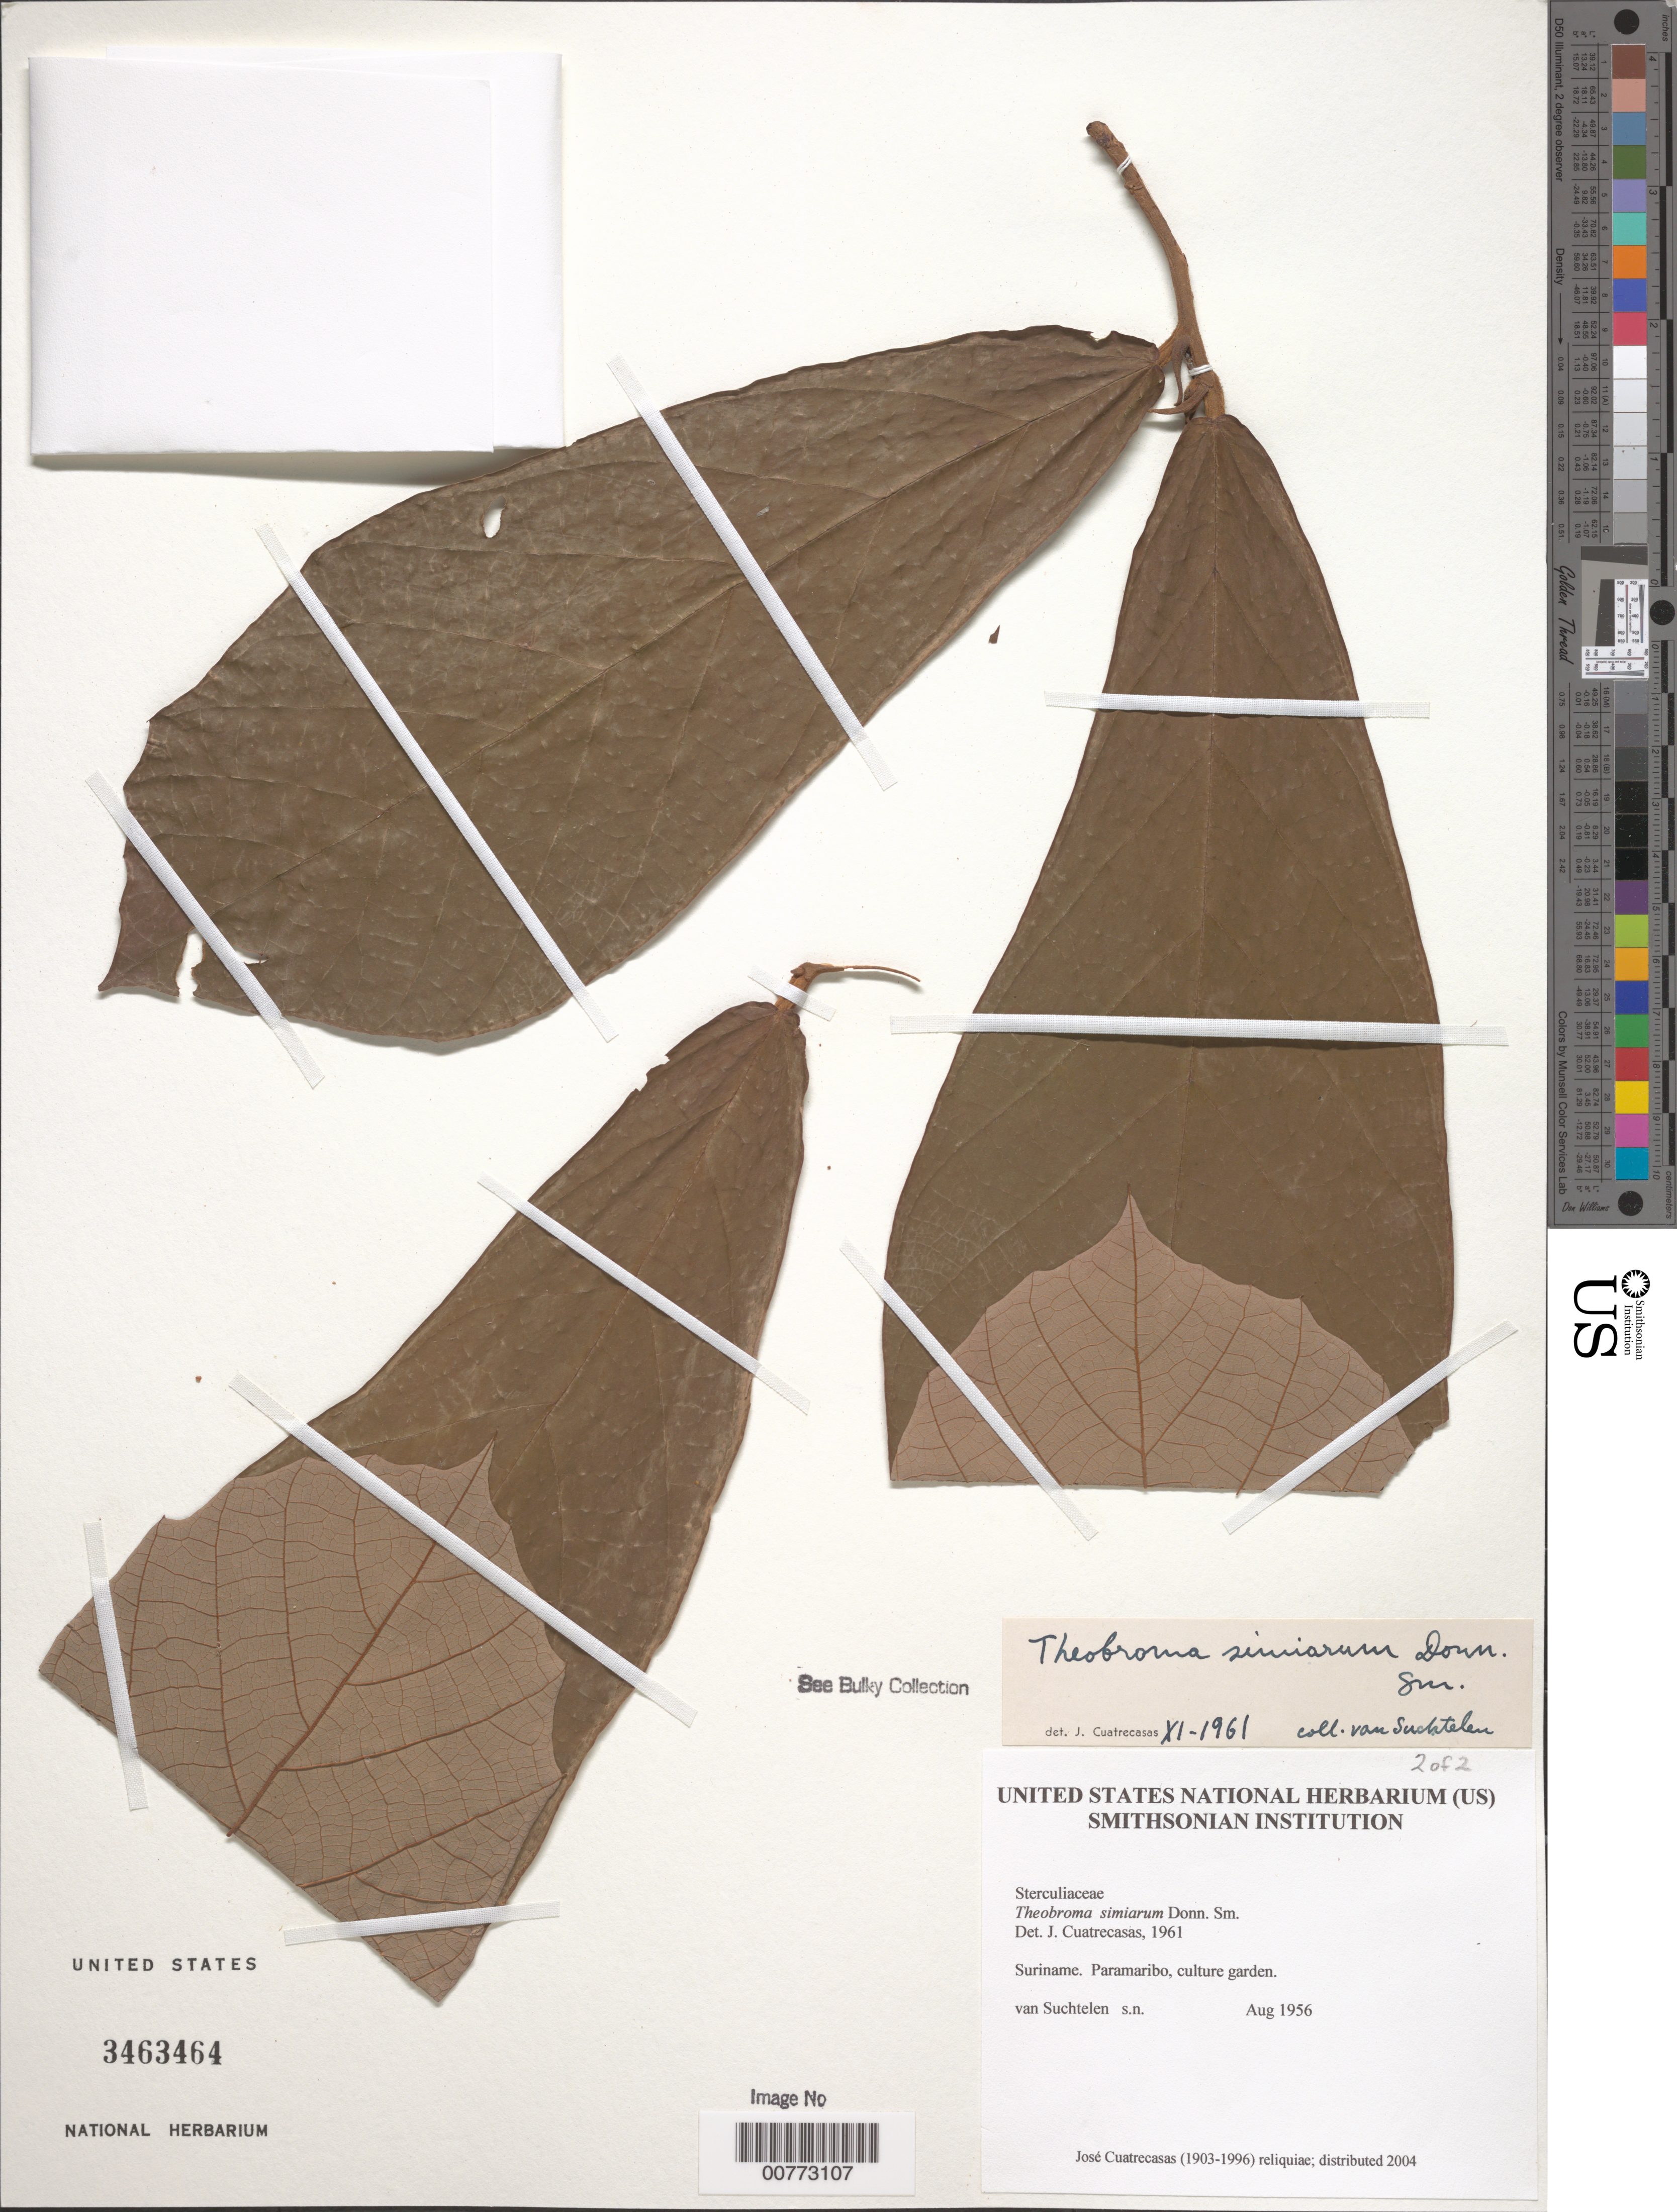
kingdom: Plantae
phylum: Tracheophyta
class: Magnoliopsida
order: Malvales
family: Malvaceae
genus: Theobroma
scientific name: Theobroma simiarum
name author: Donn. Sm.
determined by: Cuatrecasas, J.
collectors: Van Suchtelen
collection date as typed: Aug 1956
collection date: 1956-08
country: Suriname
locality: Paramaribo, culture garden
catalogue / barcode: US 3463464